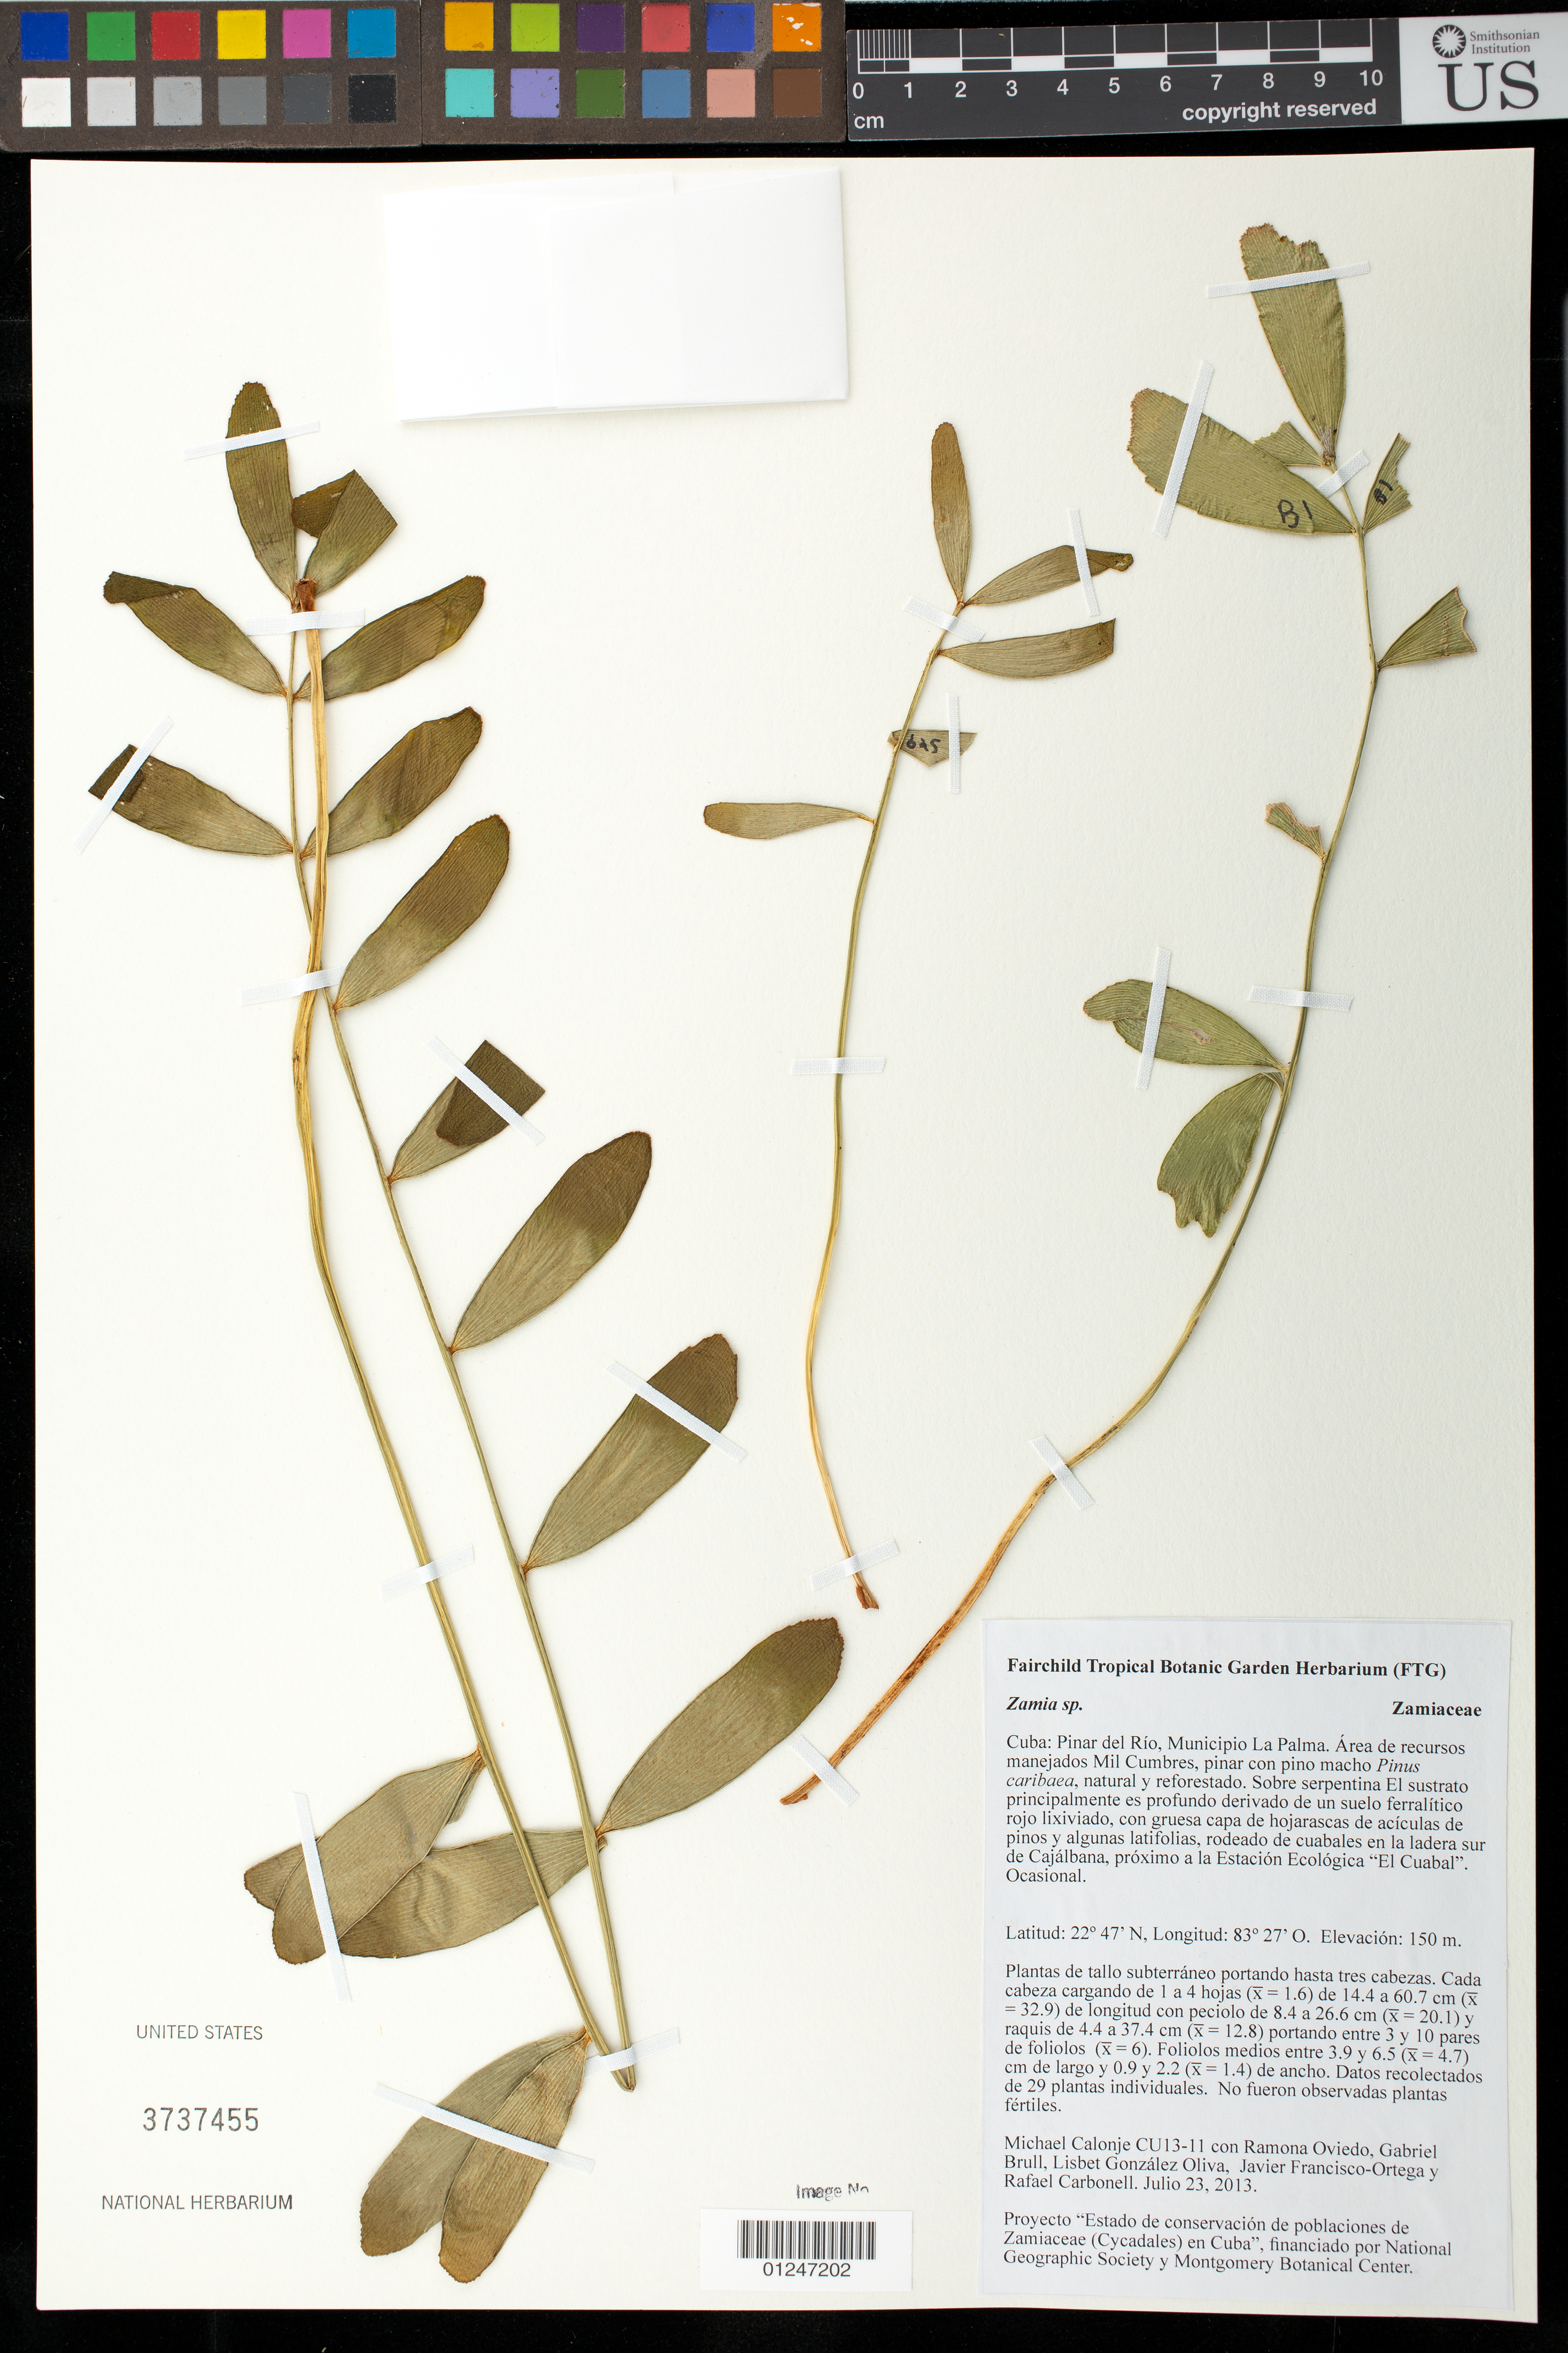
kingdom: Plantae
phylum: Tracheophyta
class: Cycadopsida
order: Cycadales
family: Zamiaceae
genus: Zamia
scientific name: Zamia sp.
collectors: M. Calonje, R. Oviedo, G. Brull Puebla, L. Oliva, J. Francisco-Ortega & R. Carbonell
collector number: CU13-11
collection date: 2013-07-23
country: Cuba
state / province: Pinar del Río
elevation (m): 150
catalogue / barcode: US 3737455